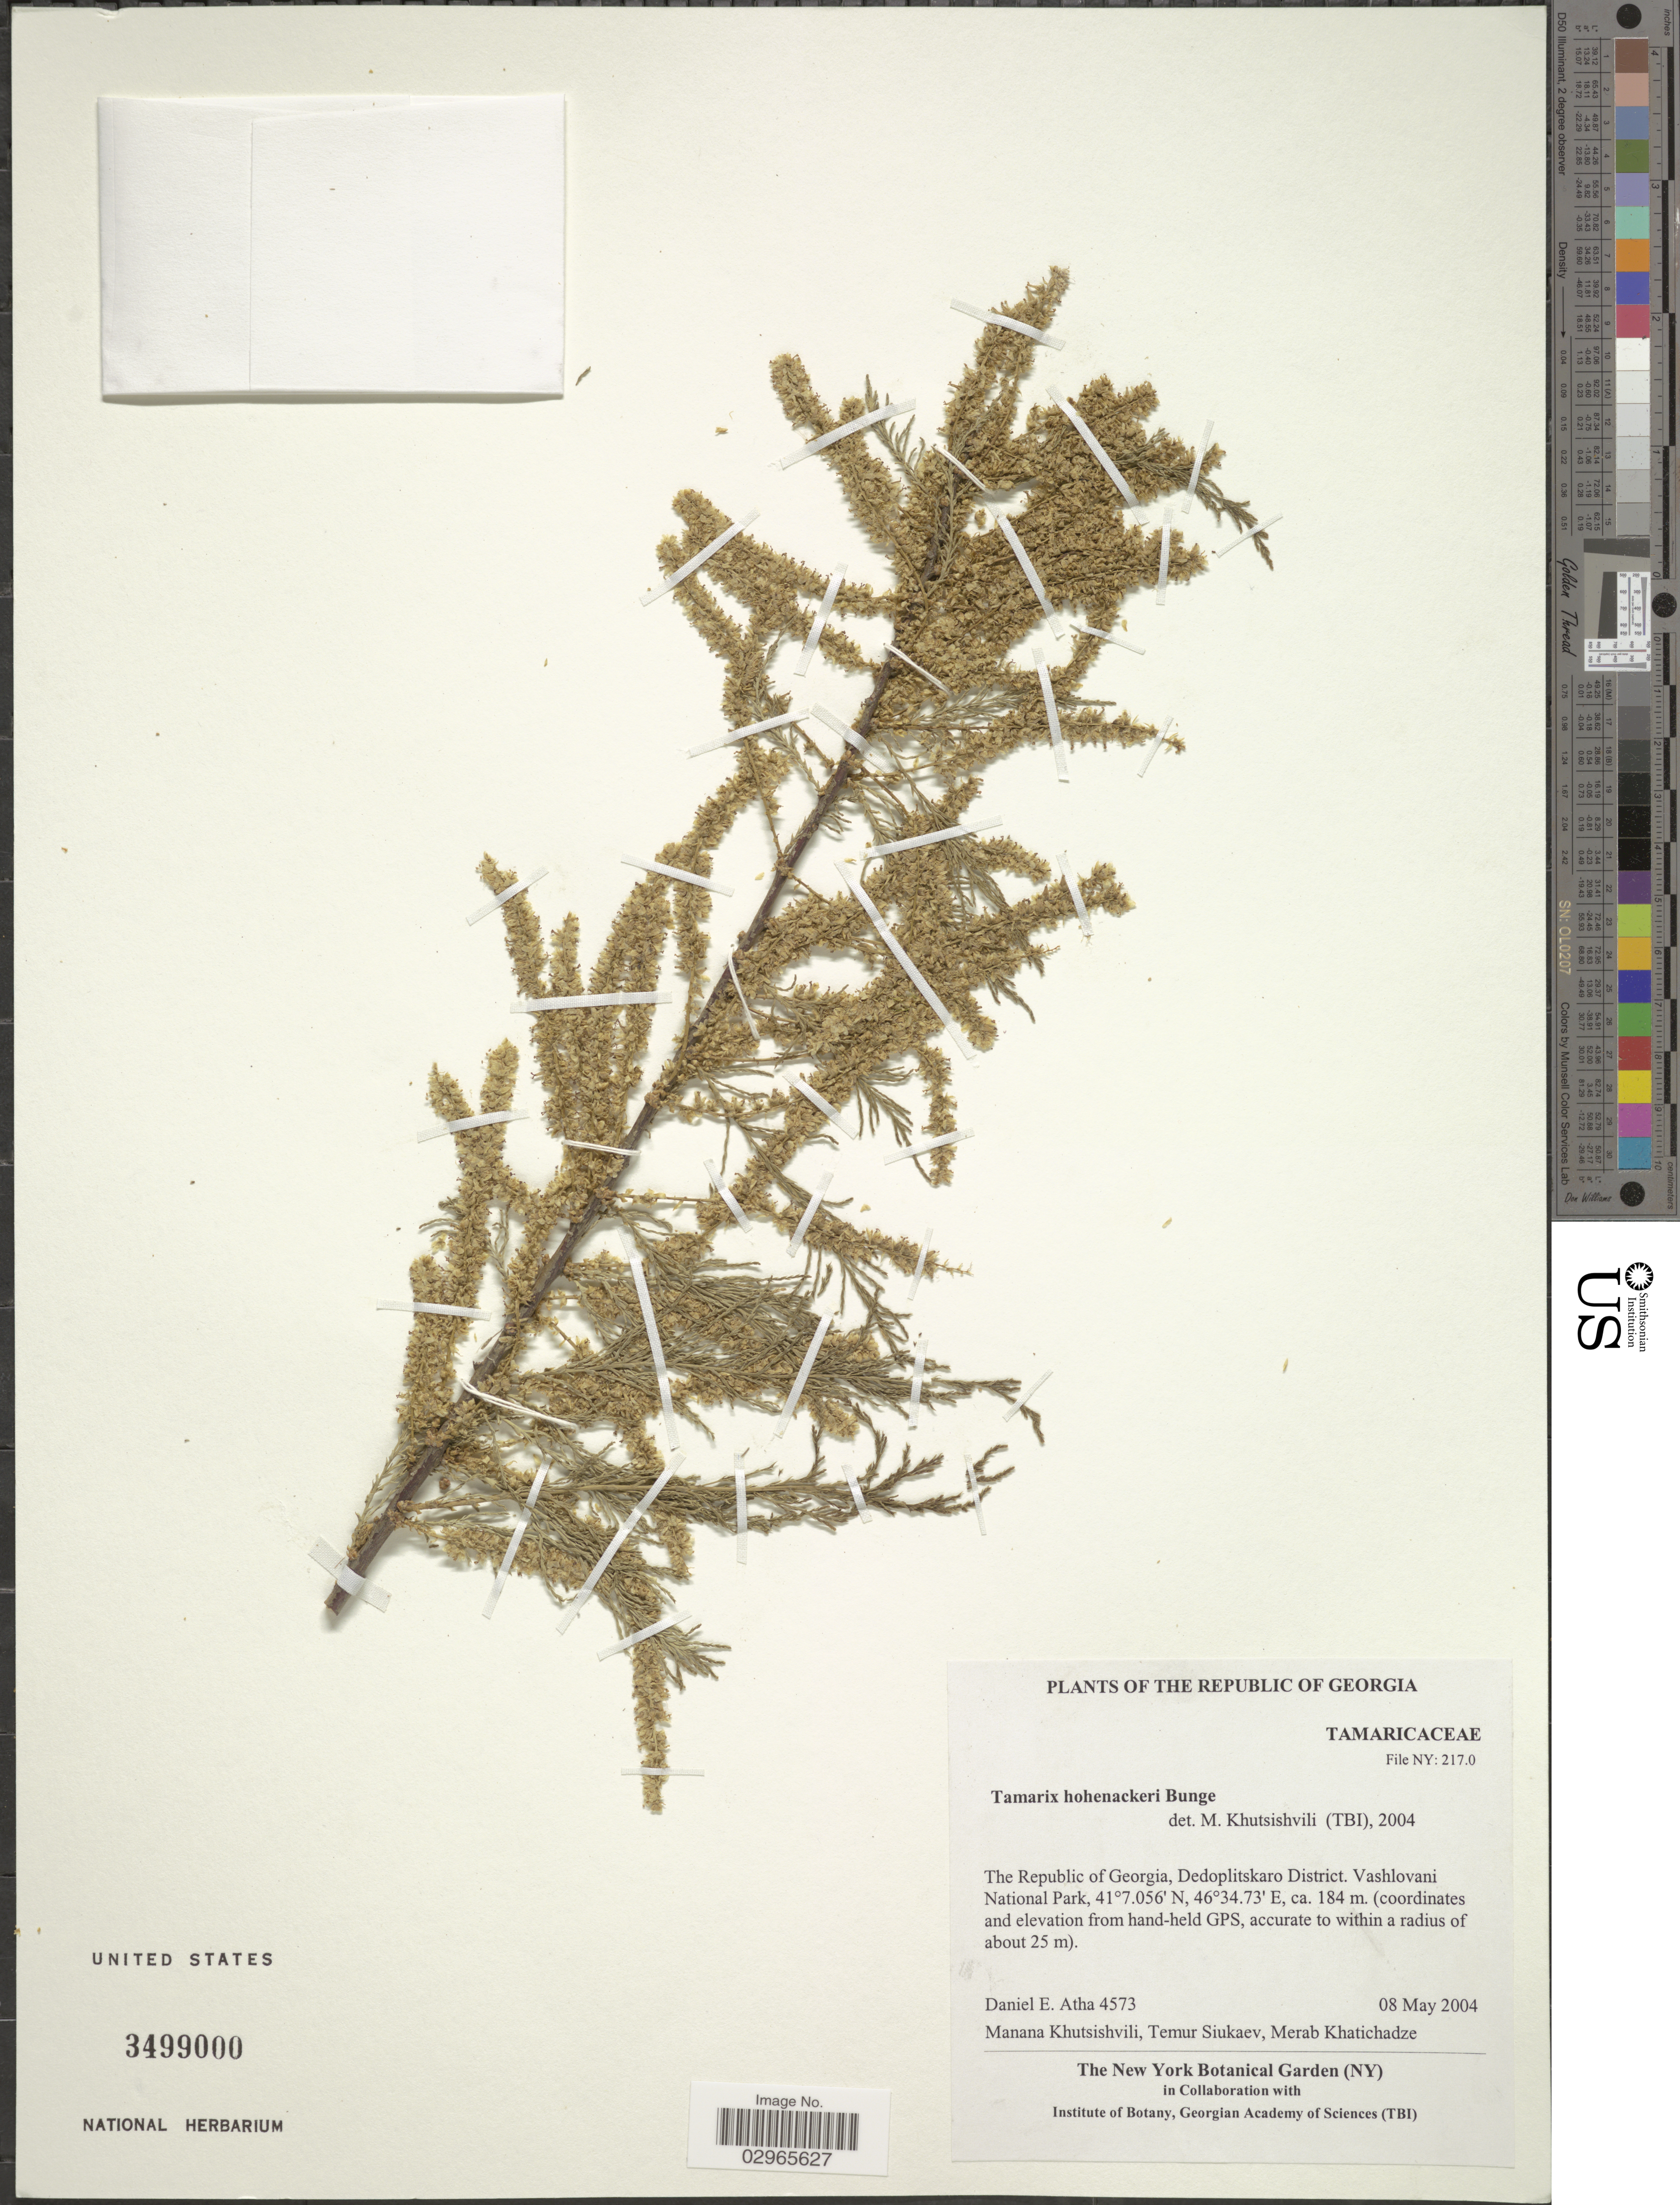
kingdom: Plantae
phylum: Tracheophyta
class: Magnoliopsida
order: Caryophyllales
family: Tamaricaceae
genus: Tamarix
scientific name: Tamarix hohenackeri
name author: Bunge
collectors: D. Atha, M. Khutsishvili, T. Siukaev & M. Khatichadze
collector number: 4573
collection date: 2004-05-08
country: Georgia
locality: The Republic of Georgia, Dedoplitskaro District. Vashlovani National Park.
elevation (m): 184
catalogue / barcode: US 3499000